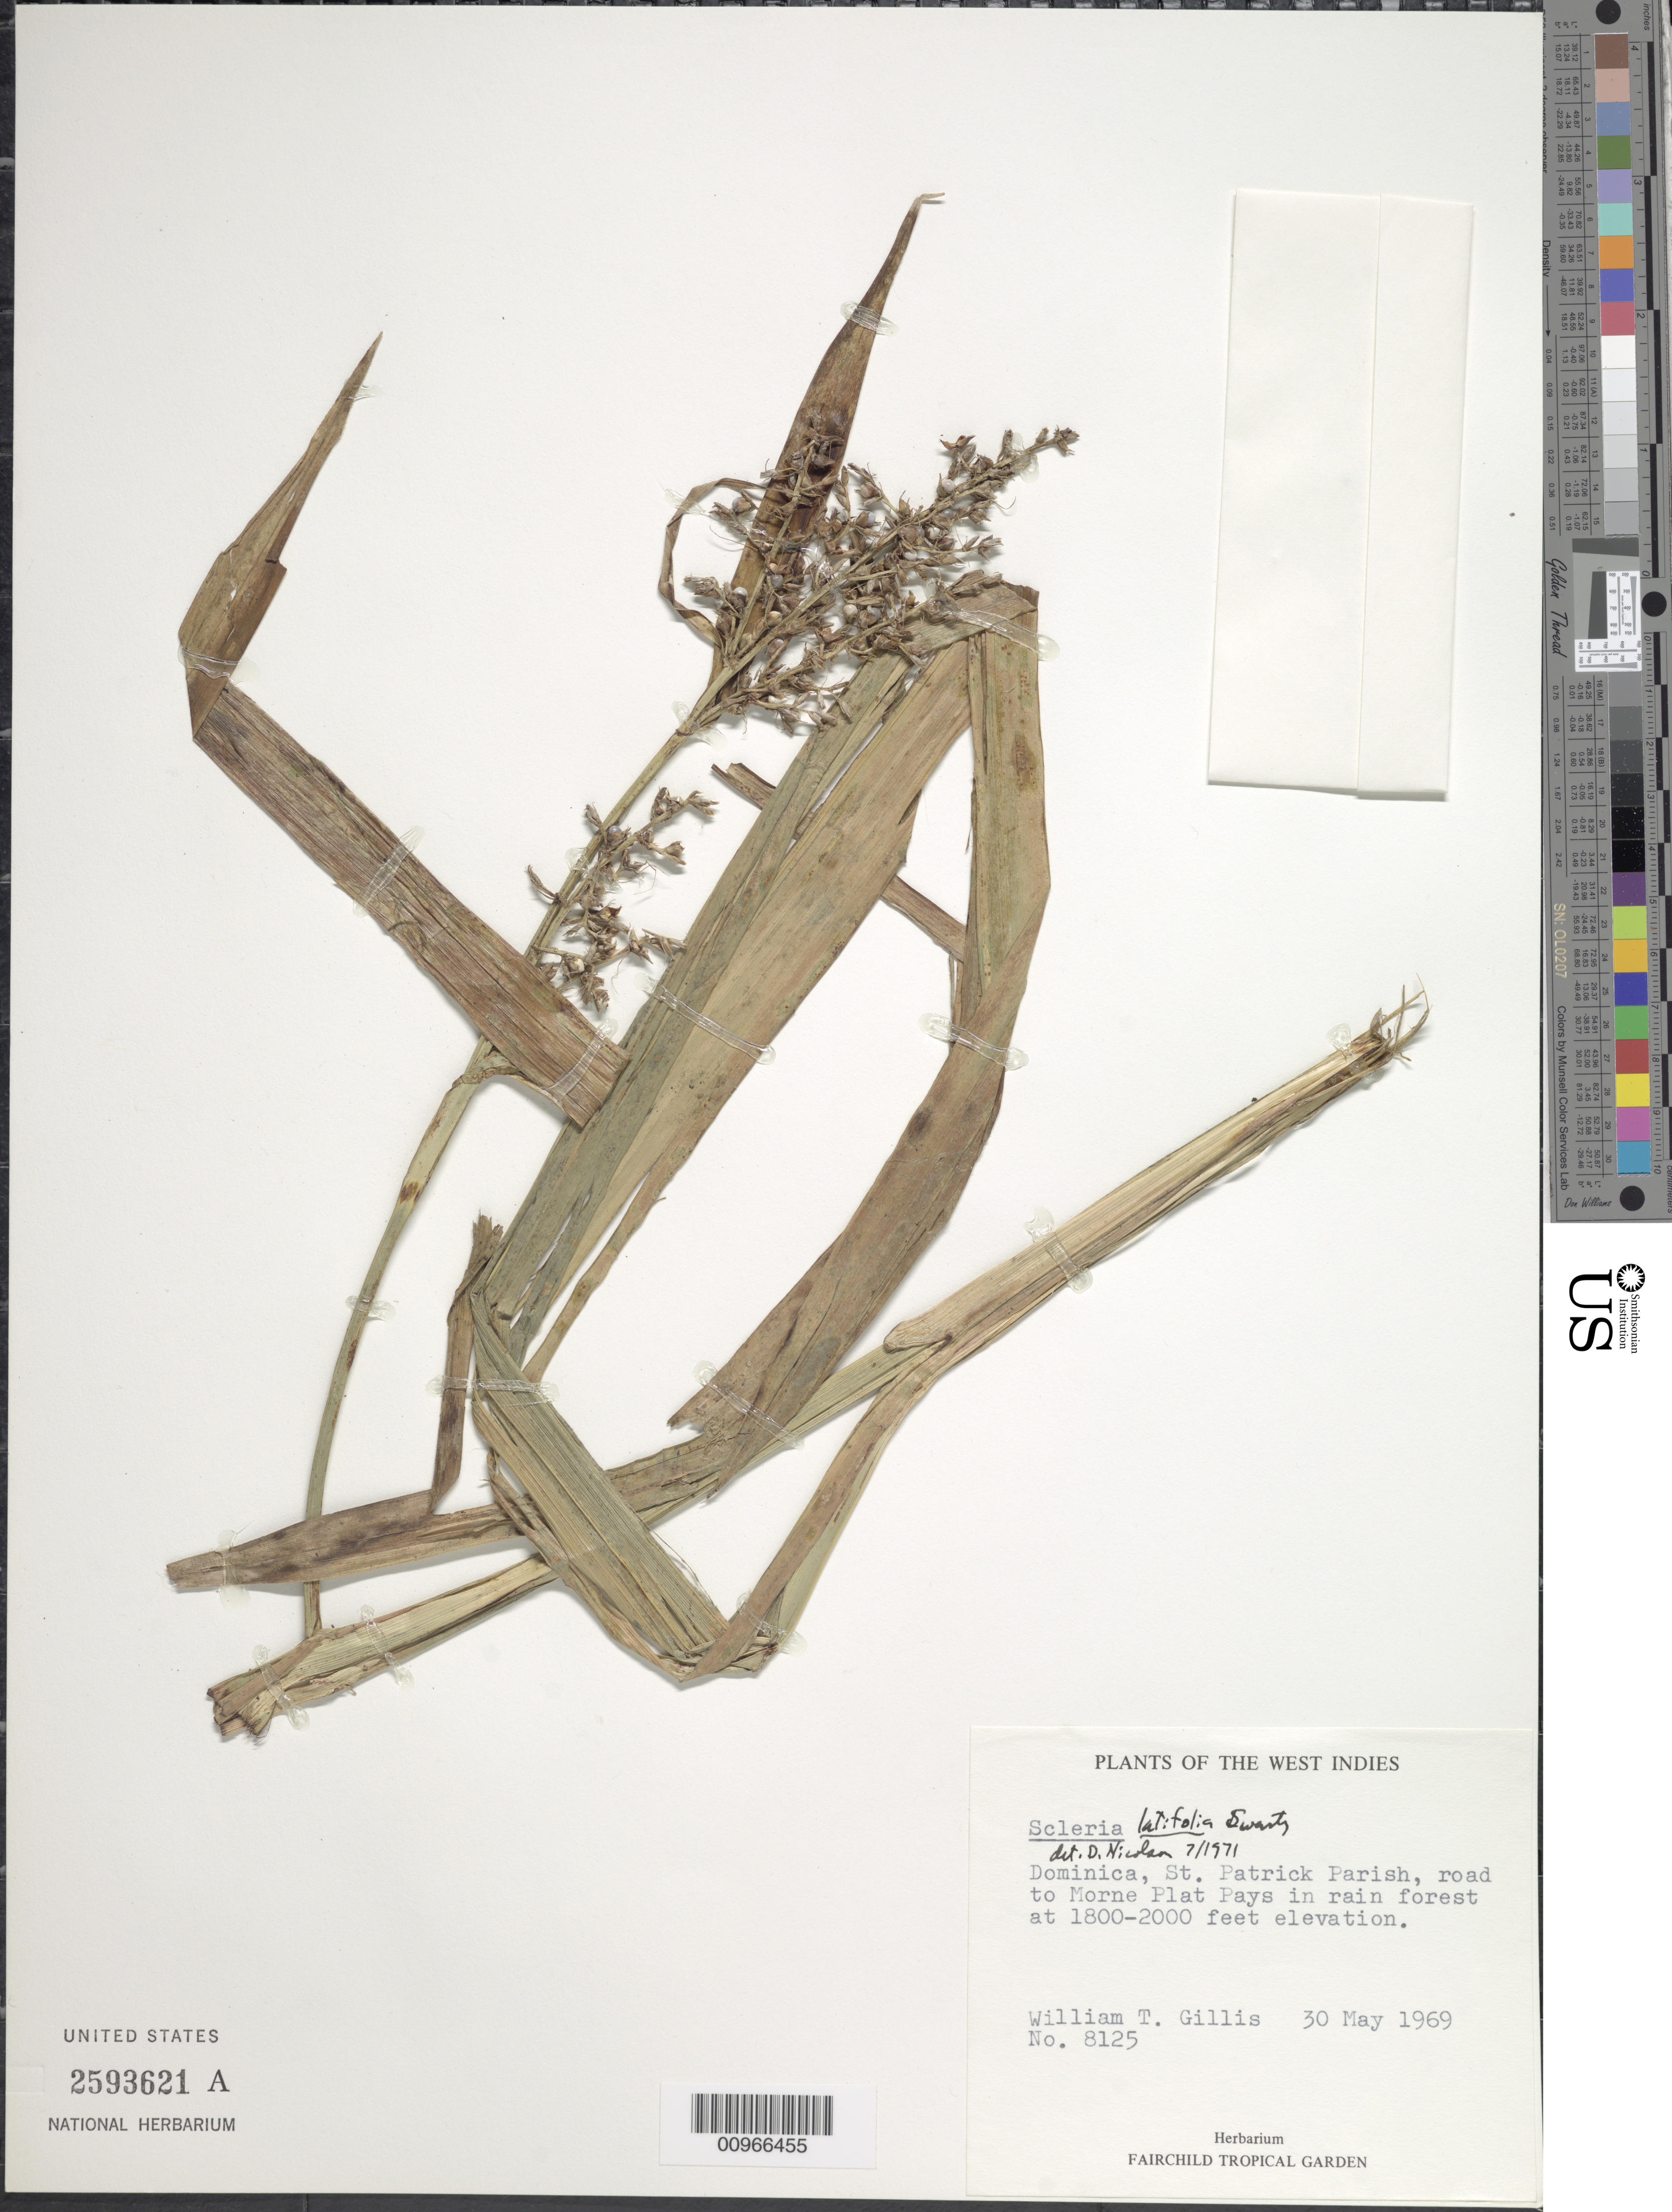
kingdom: Plantae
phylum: Tracheophyta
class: Liliopsida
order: Poales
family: Cyperaceae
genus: Scleria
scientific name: Scleria latifolia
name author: Sw.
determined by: Nicolson, Dan H.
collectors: W. T. Gillis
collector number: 8125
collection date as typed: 30 May 1969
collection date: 1969-05-30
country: Dominica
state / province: St. Patrick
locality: Road to Morne Plat Pays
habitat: In rain forest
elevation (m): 549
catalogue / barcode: US 2593621